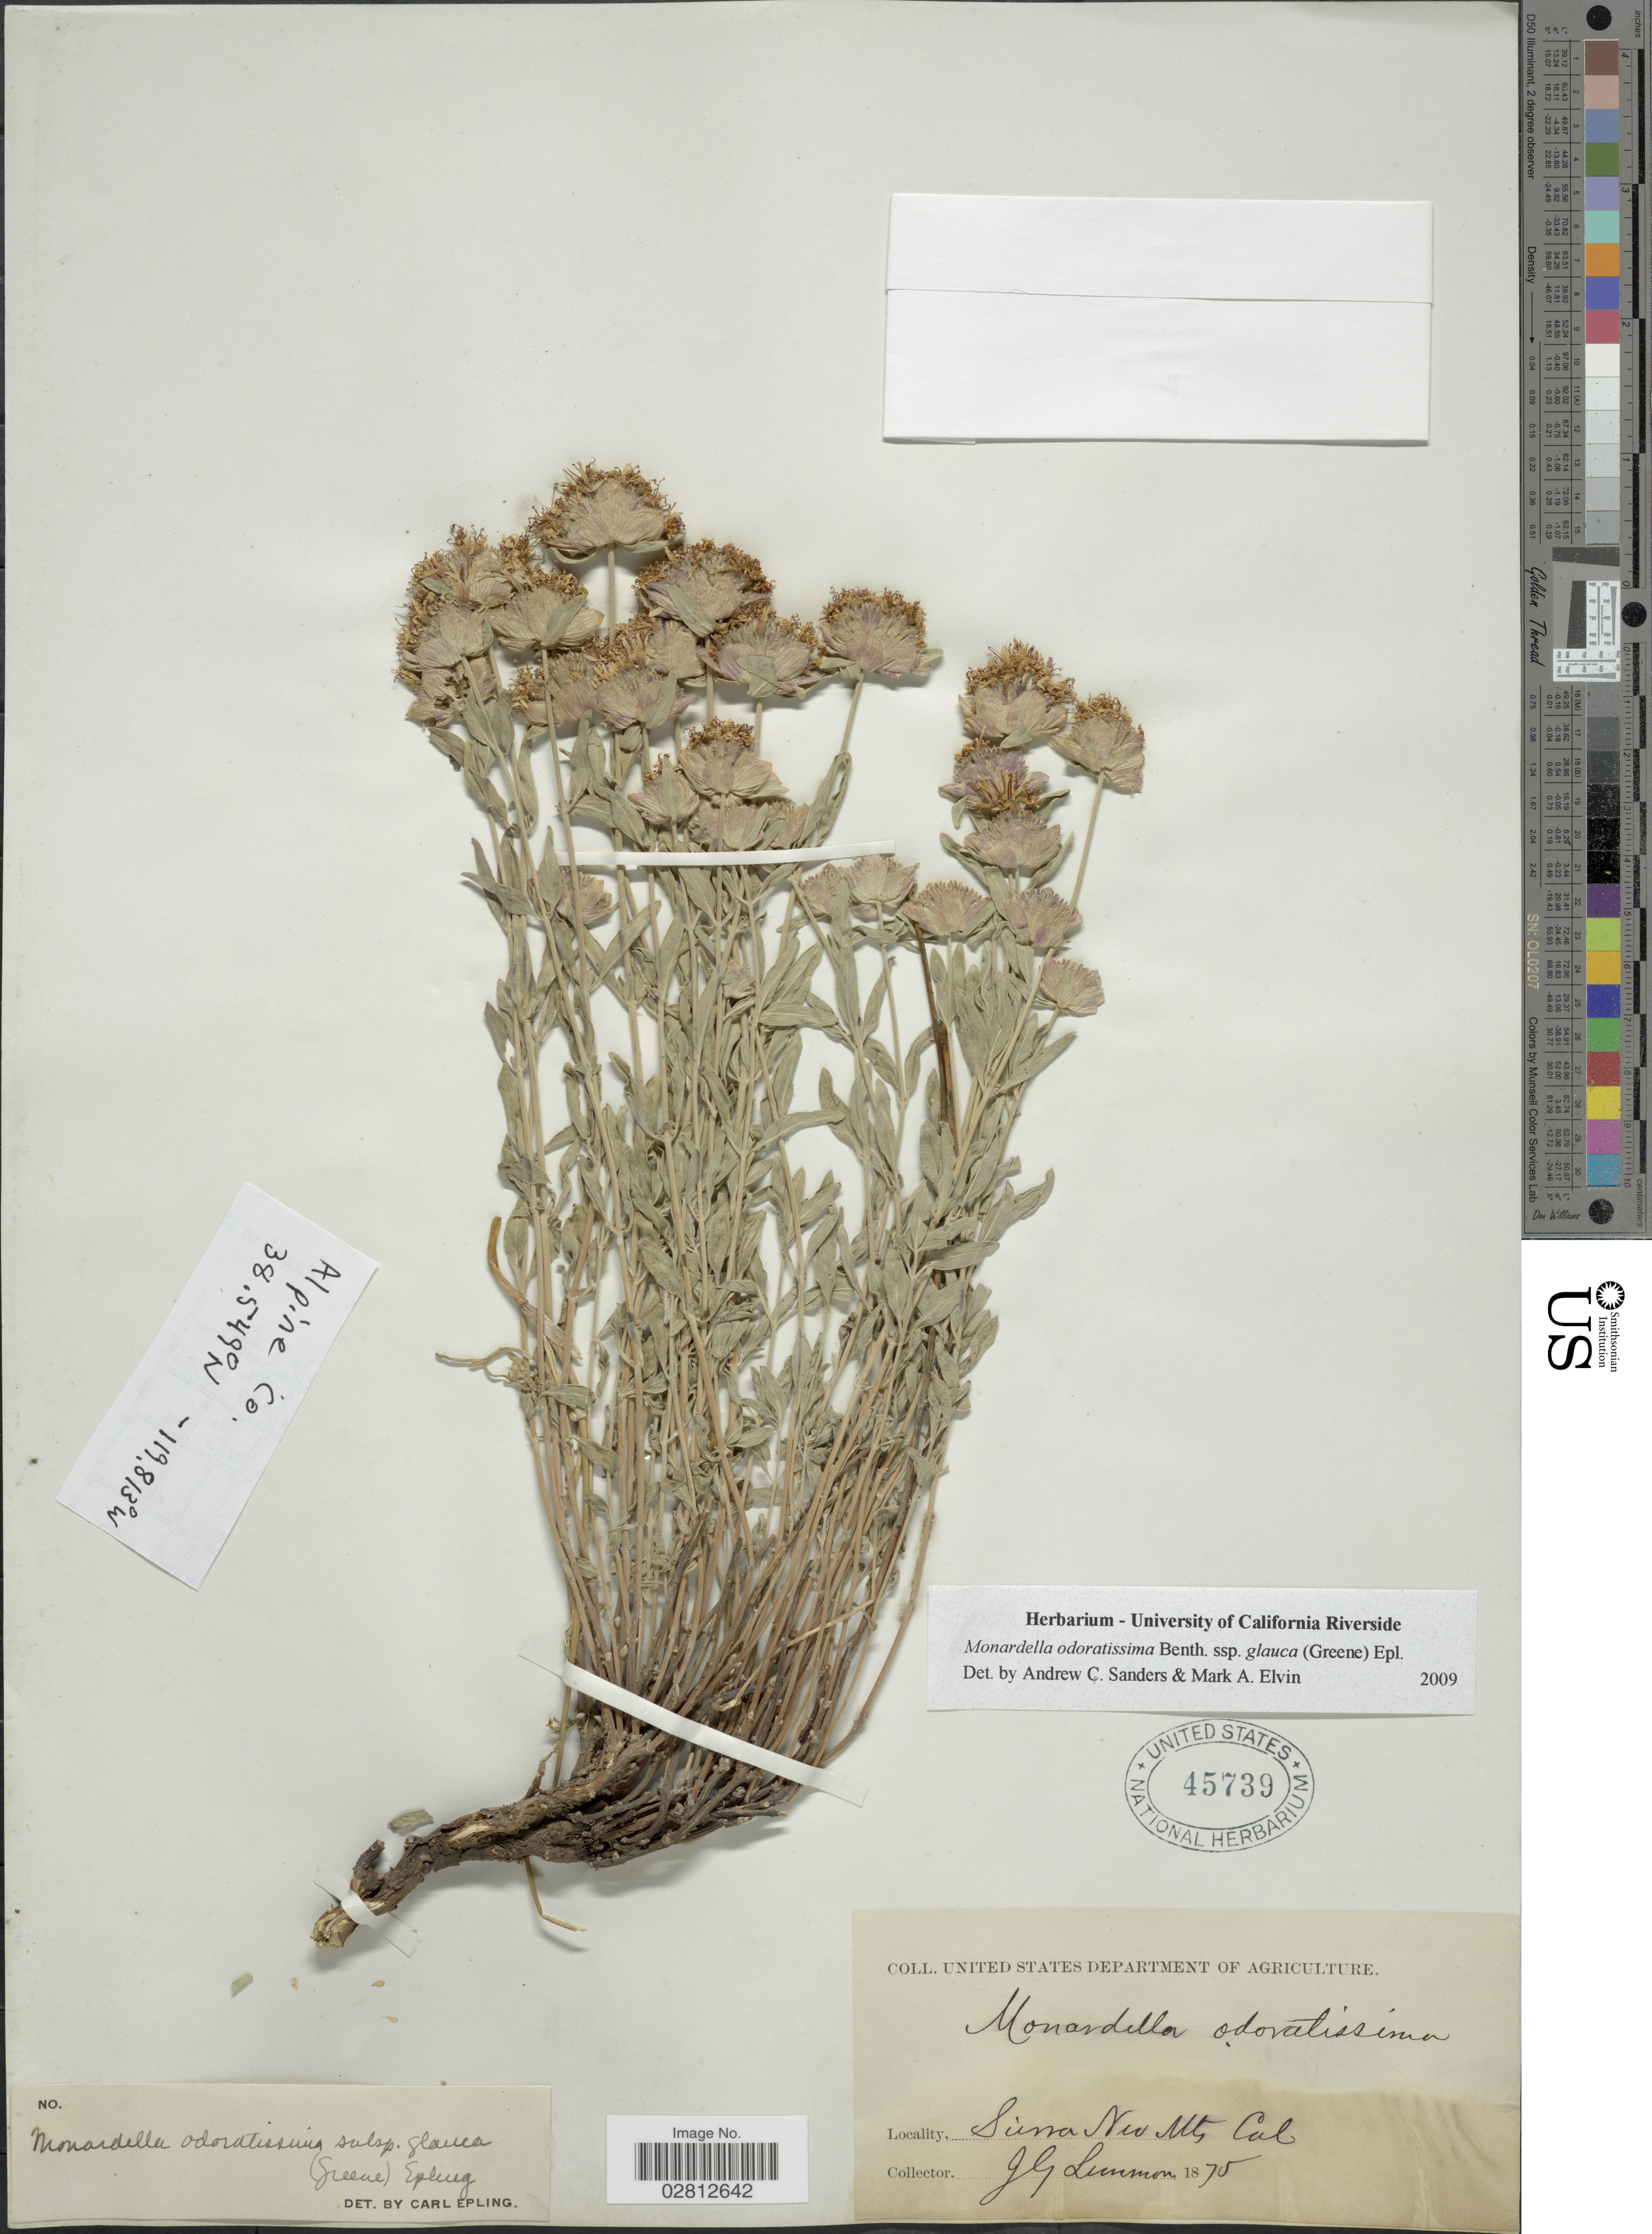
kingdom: Plantae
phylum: Tracheophyta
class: Magnoliopsida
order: Lamiales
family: Lamiaceae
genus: Monardella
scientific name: Monardella odoratissima subsp. glauca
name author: (Greene) Epling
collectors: J. Lemmon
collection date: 1875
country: United States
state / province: California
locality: Sierra Nev Mts Cal. Alpine Co.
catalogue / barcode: US 45739